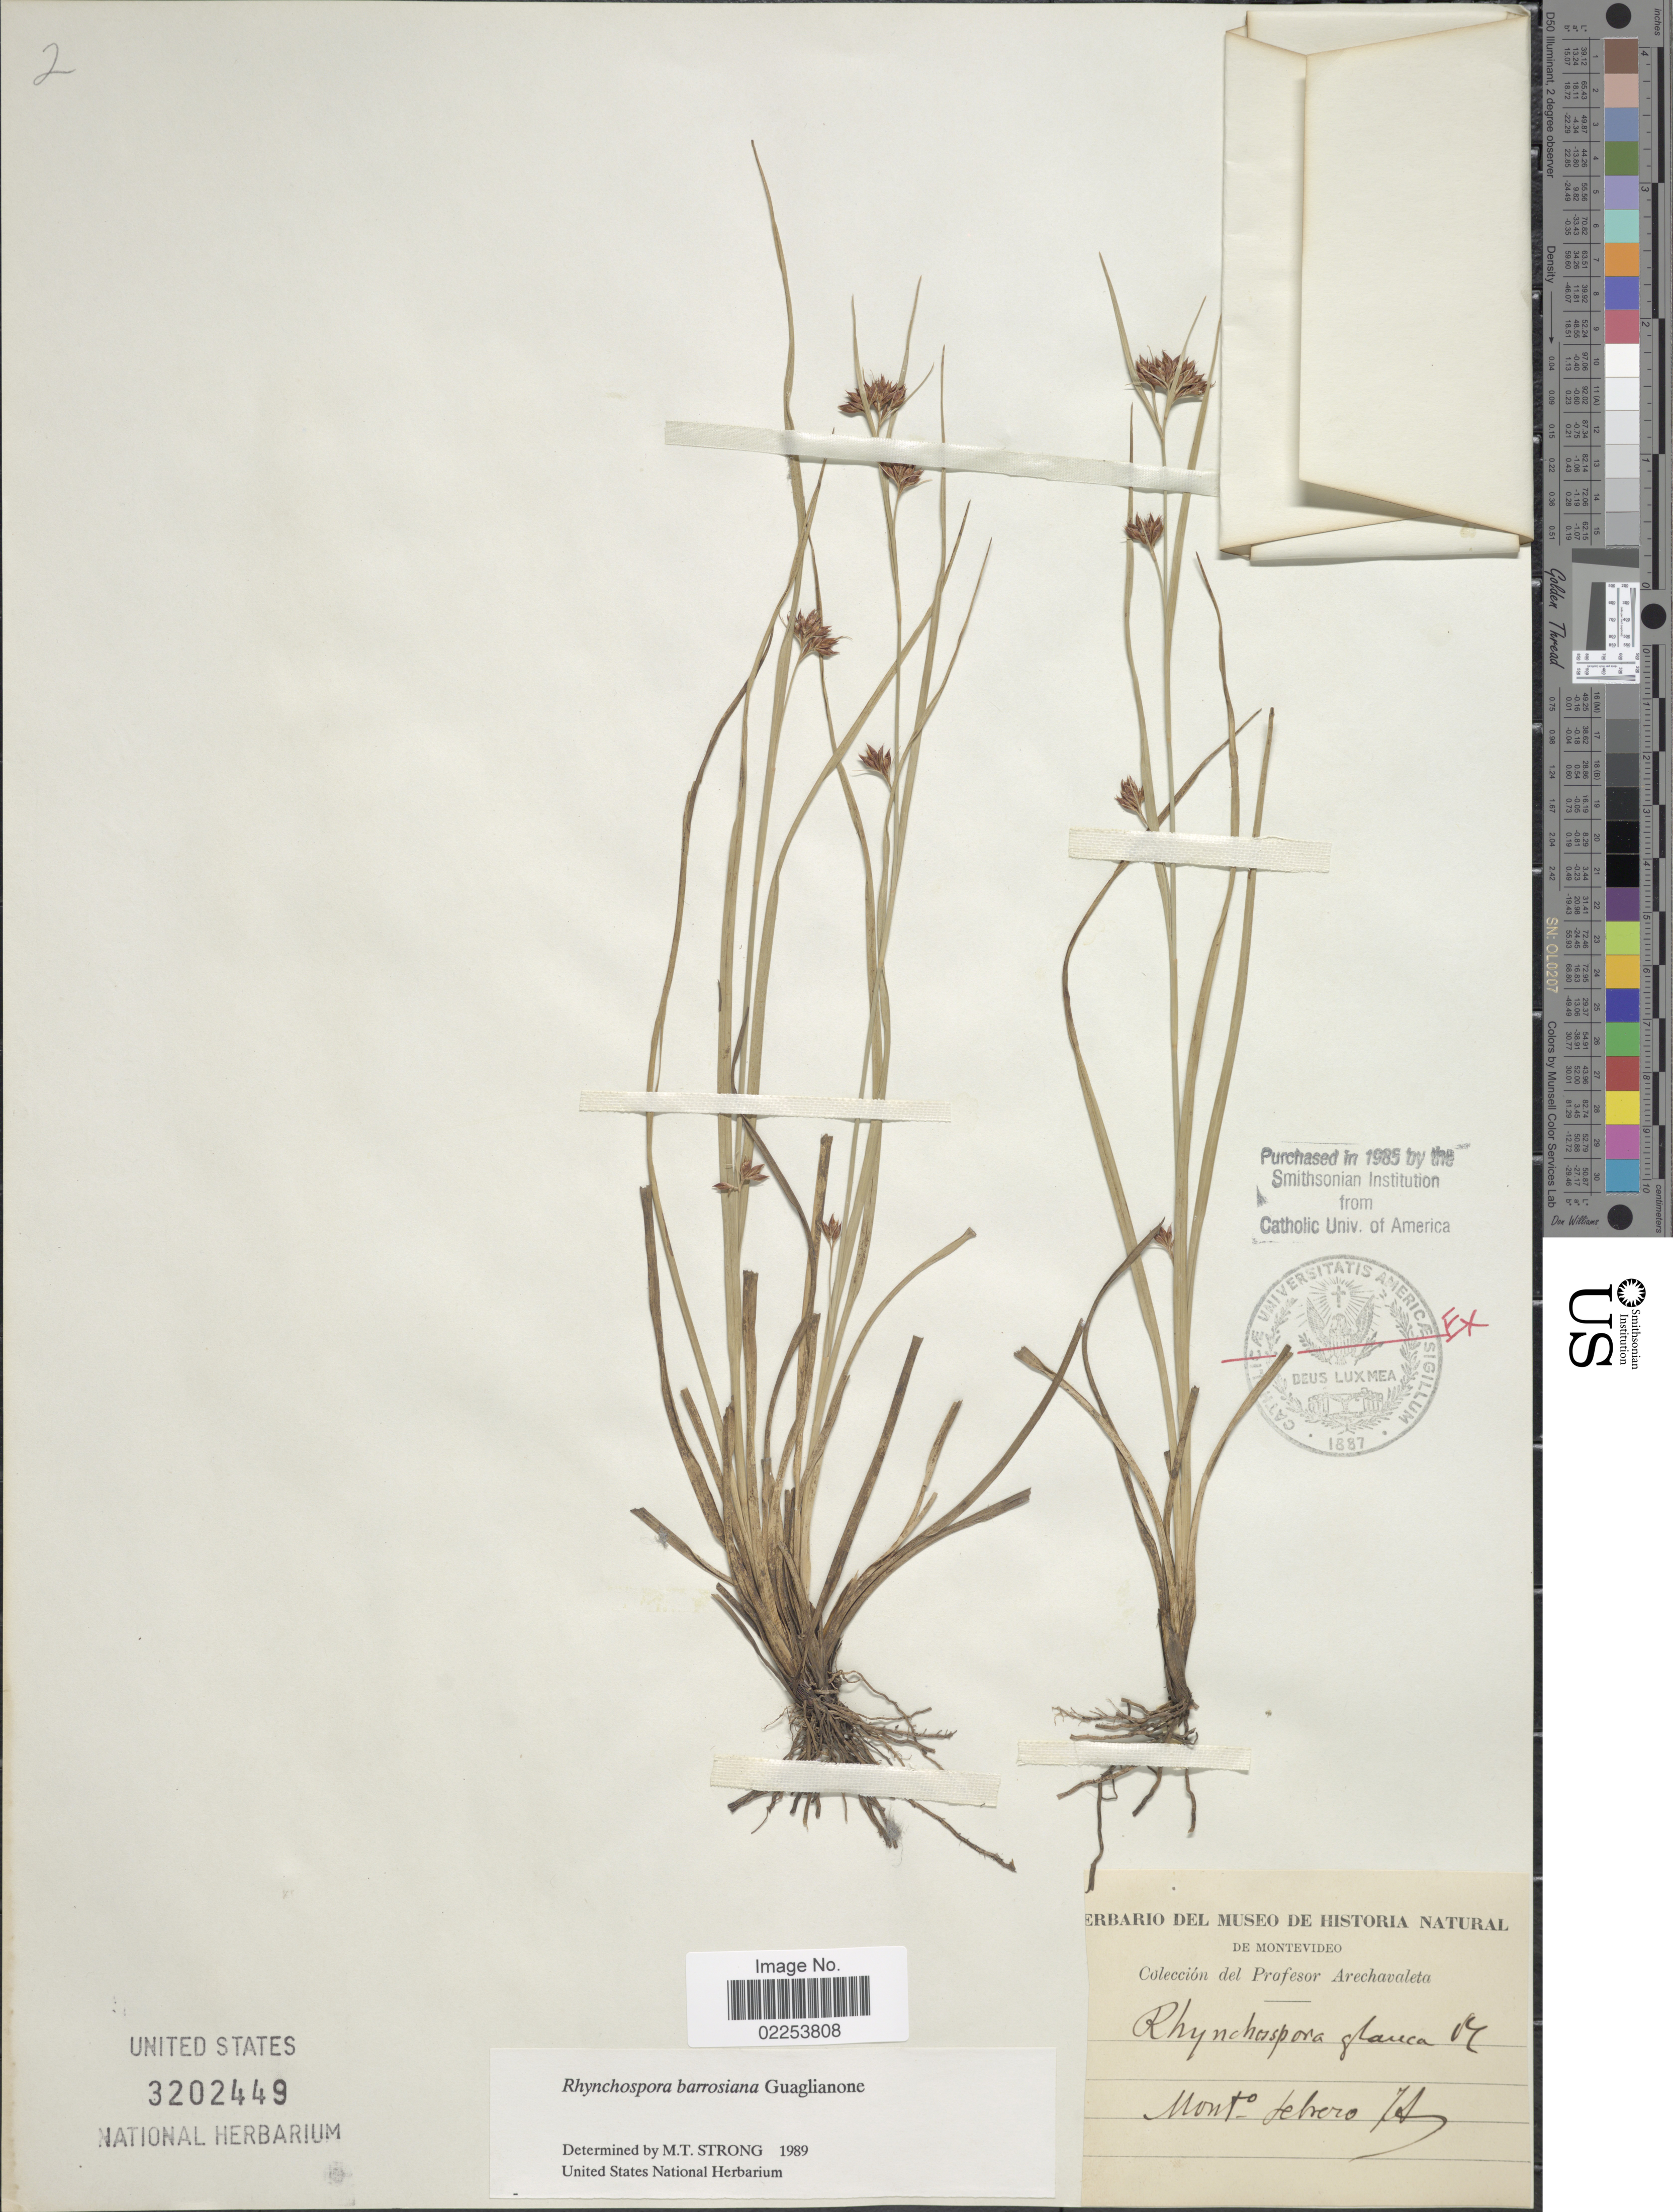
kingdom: Plantae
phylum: Tracheophyta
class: Liliopsida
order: Poales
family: Cyperaceae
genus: Rhynchospora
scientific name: Rhynchospora barrosiana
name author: Guagl.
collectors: J. Arechavaleta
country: Uruguay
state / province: Montevideo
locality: Monto.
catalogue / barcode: US 3202449